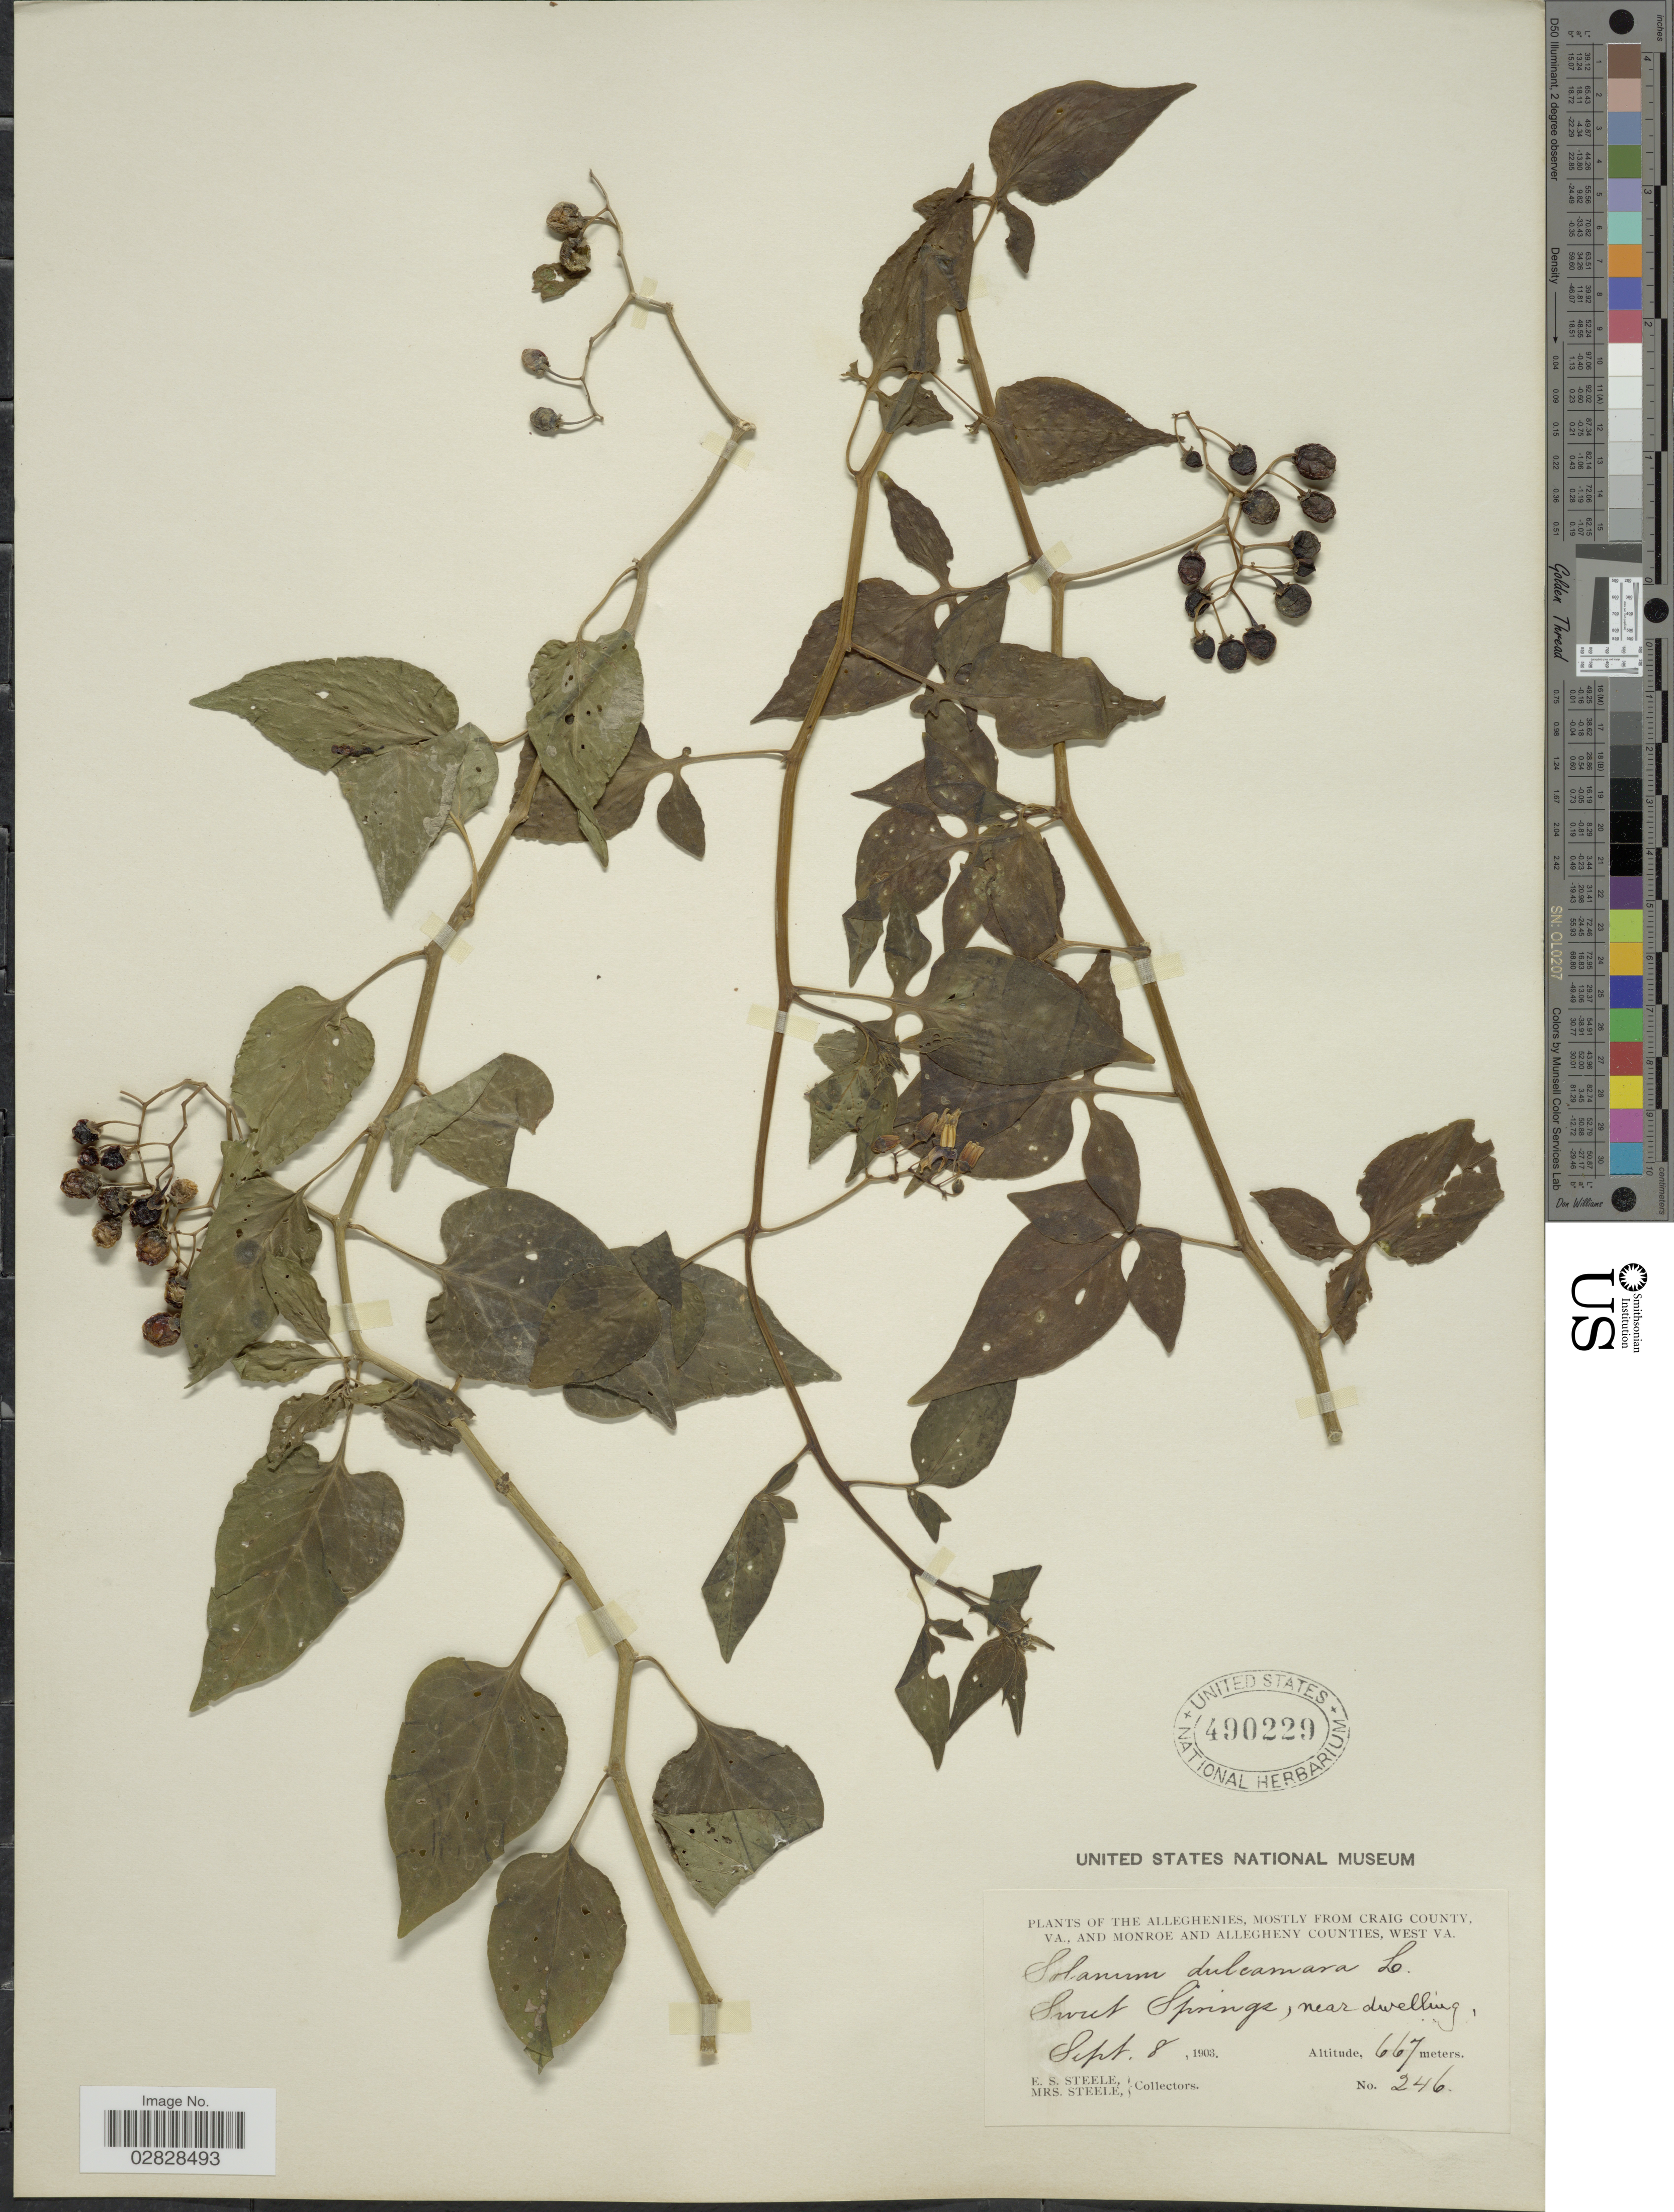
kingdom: Plantae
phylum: Tracheophyta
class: Magnoliopsida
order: Solanales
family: Solanaceae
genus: Solanum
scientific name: Solanum dulcamara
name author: L.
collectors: E. Steele & Mrs. E. S. Steele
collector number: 246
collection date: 1903-09-08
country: United States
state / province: West Virginia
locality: The Alleghenies, mostly from Craig County, VA., and Monroe and Allegheny Counties, West VA. Sweet Springs, near dwelling.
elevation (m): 667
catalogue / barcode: US 490229